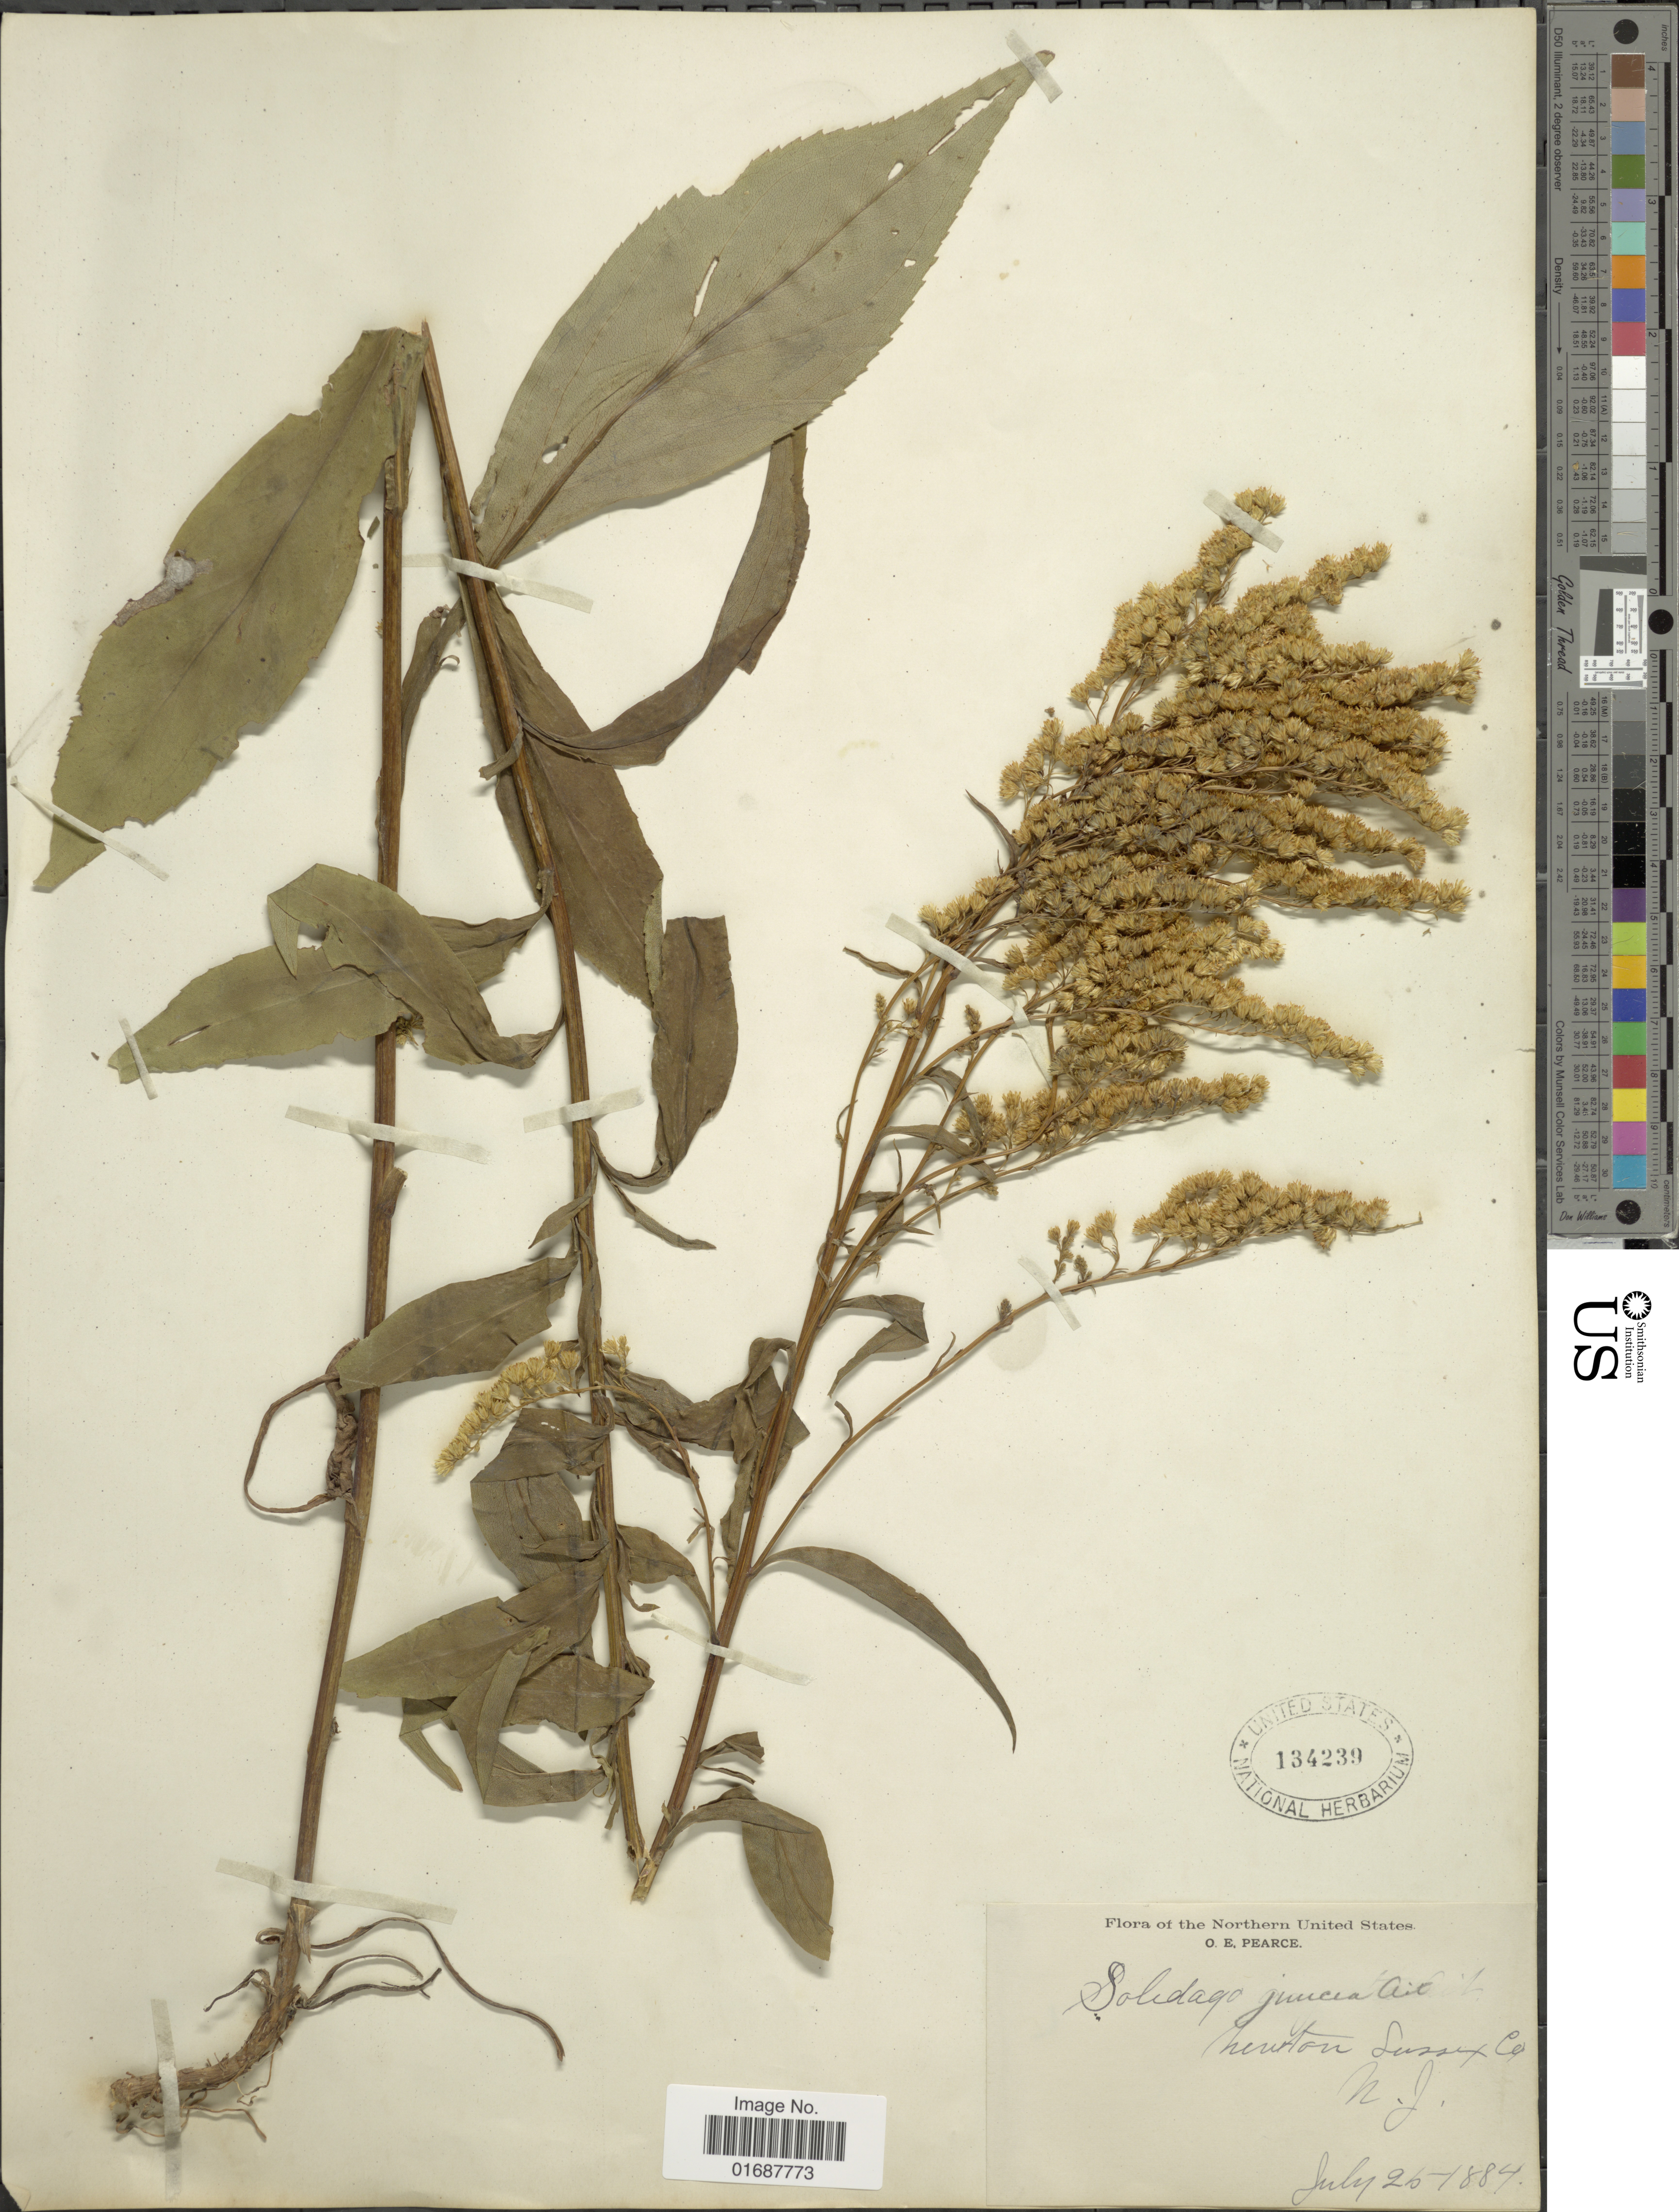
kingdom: Plantae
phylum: Tracheophyta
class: Magnoliopsida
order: Asterales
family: Asteraceae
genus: Solidago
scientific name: Solidago juncea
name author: Aiton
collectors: O. E. Pearce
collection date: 1884-07-25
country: United States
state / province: New Jersey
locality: Northern United States. Newton Sussex Co.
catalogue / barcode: US 134239